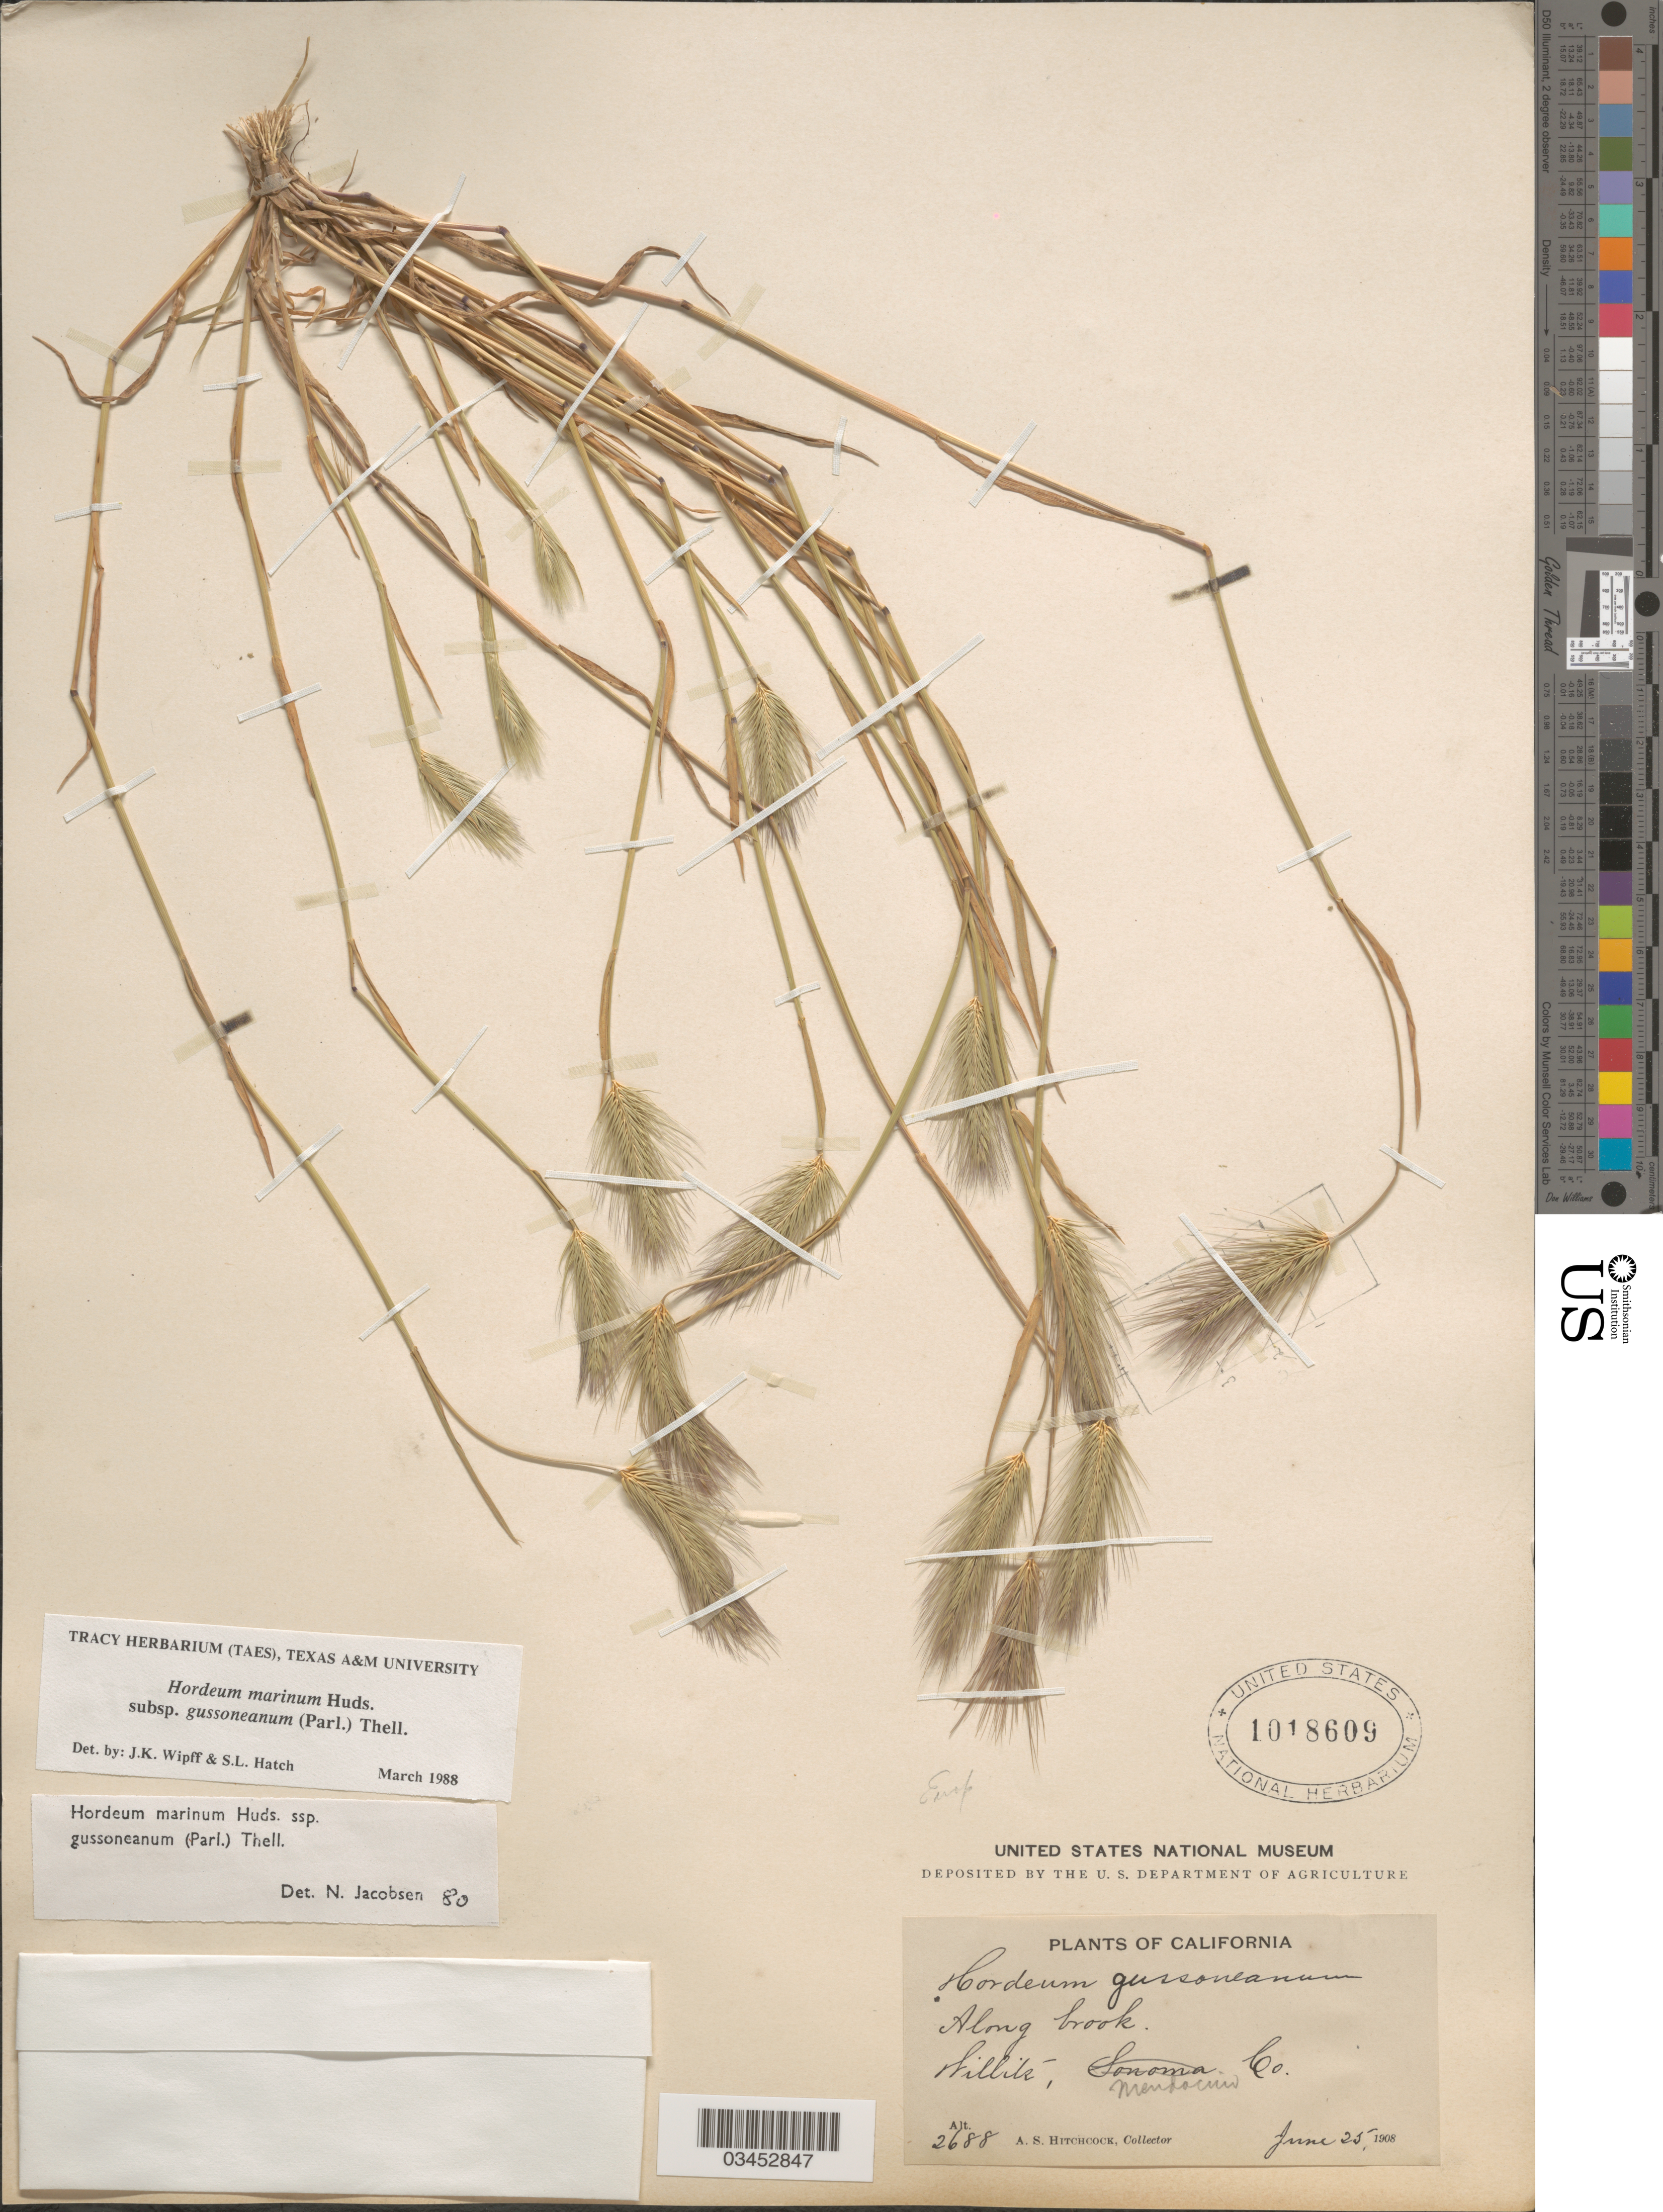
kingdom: Plantae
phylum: Tracheophyta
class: Liliopsida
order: Poales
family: Poaceae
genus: Hordeum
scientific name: Hordeum marinum subsp. gussoneanum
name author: (Parl.) Thell.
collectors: A. S. Hitchcock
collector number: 2688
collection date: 1908-06-25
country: United States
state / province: California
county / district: Mendocino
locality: Along brook. Willits, Mendocino Co.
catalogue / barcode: US 1018609